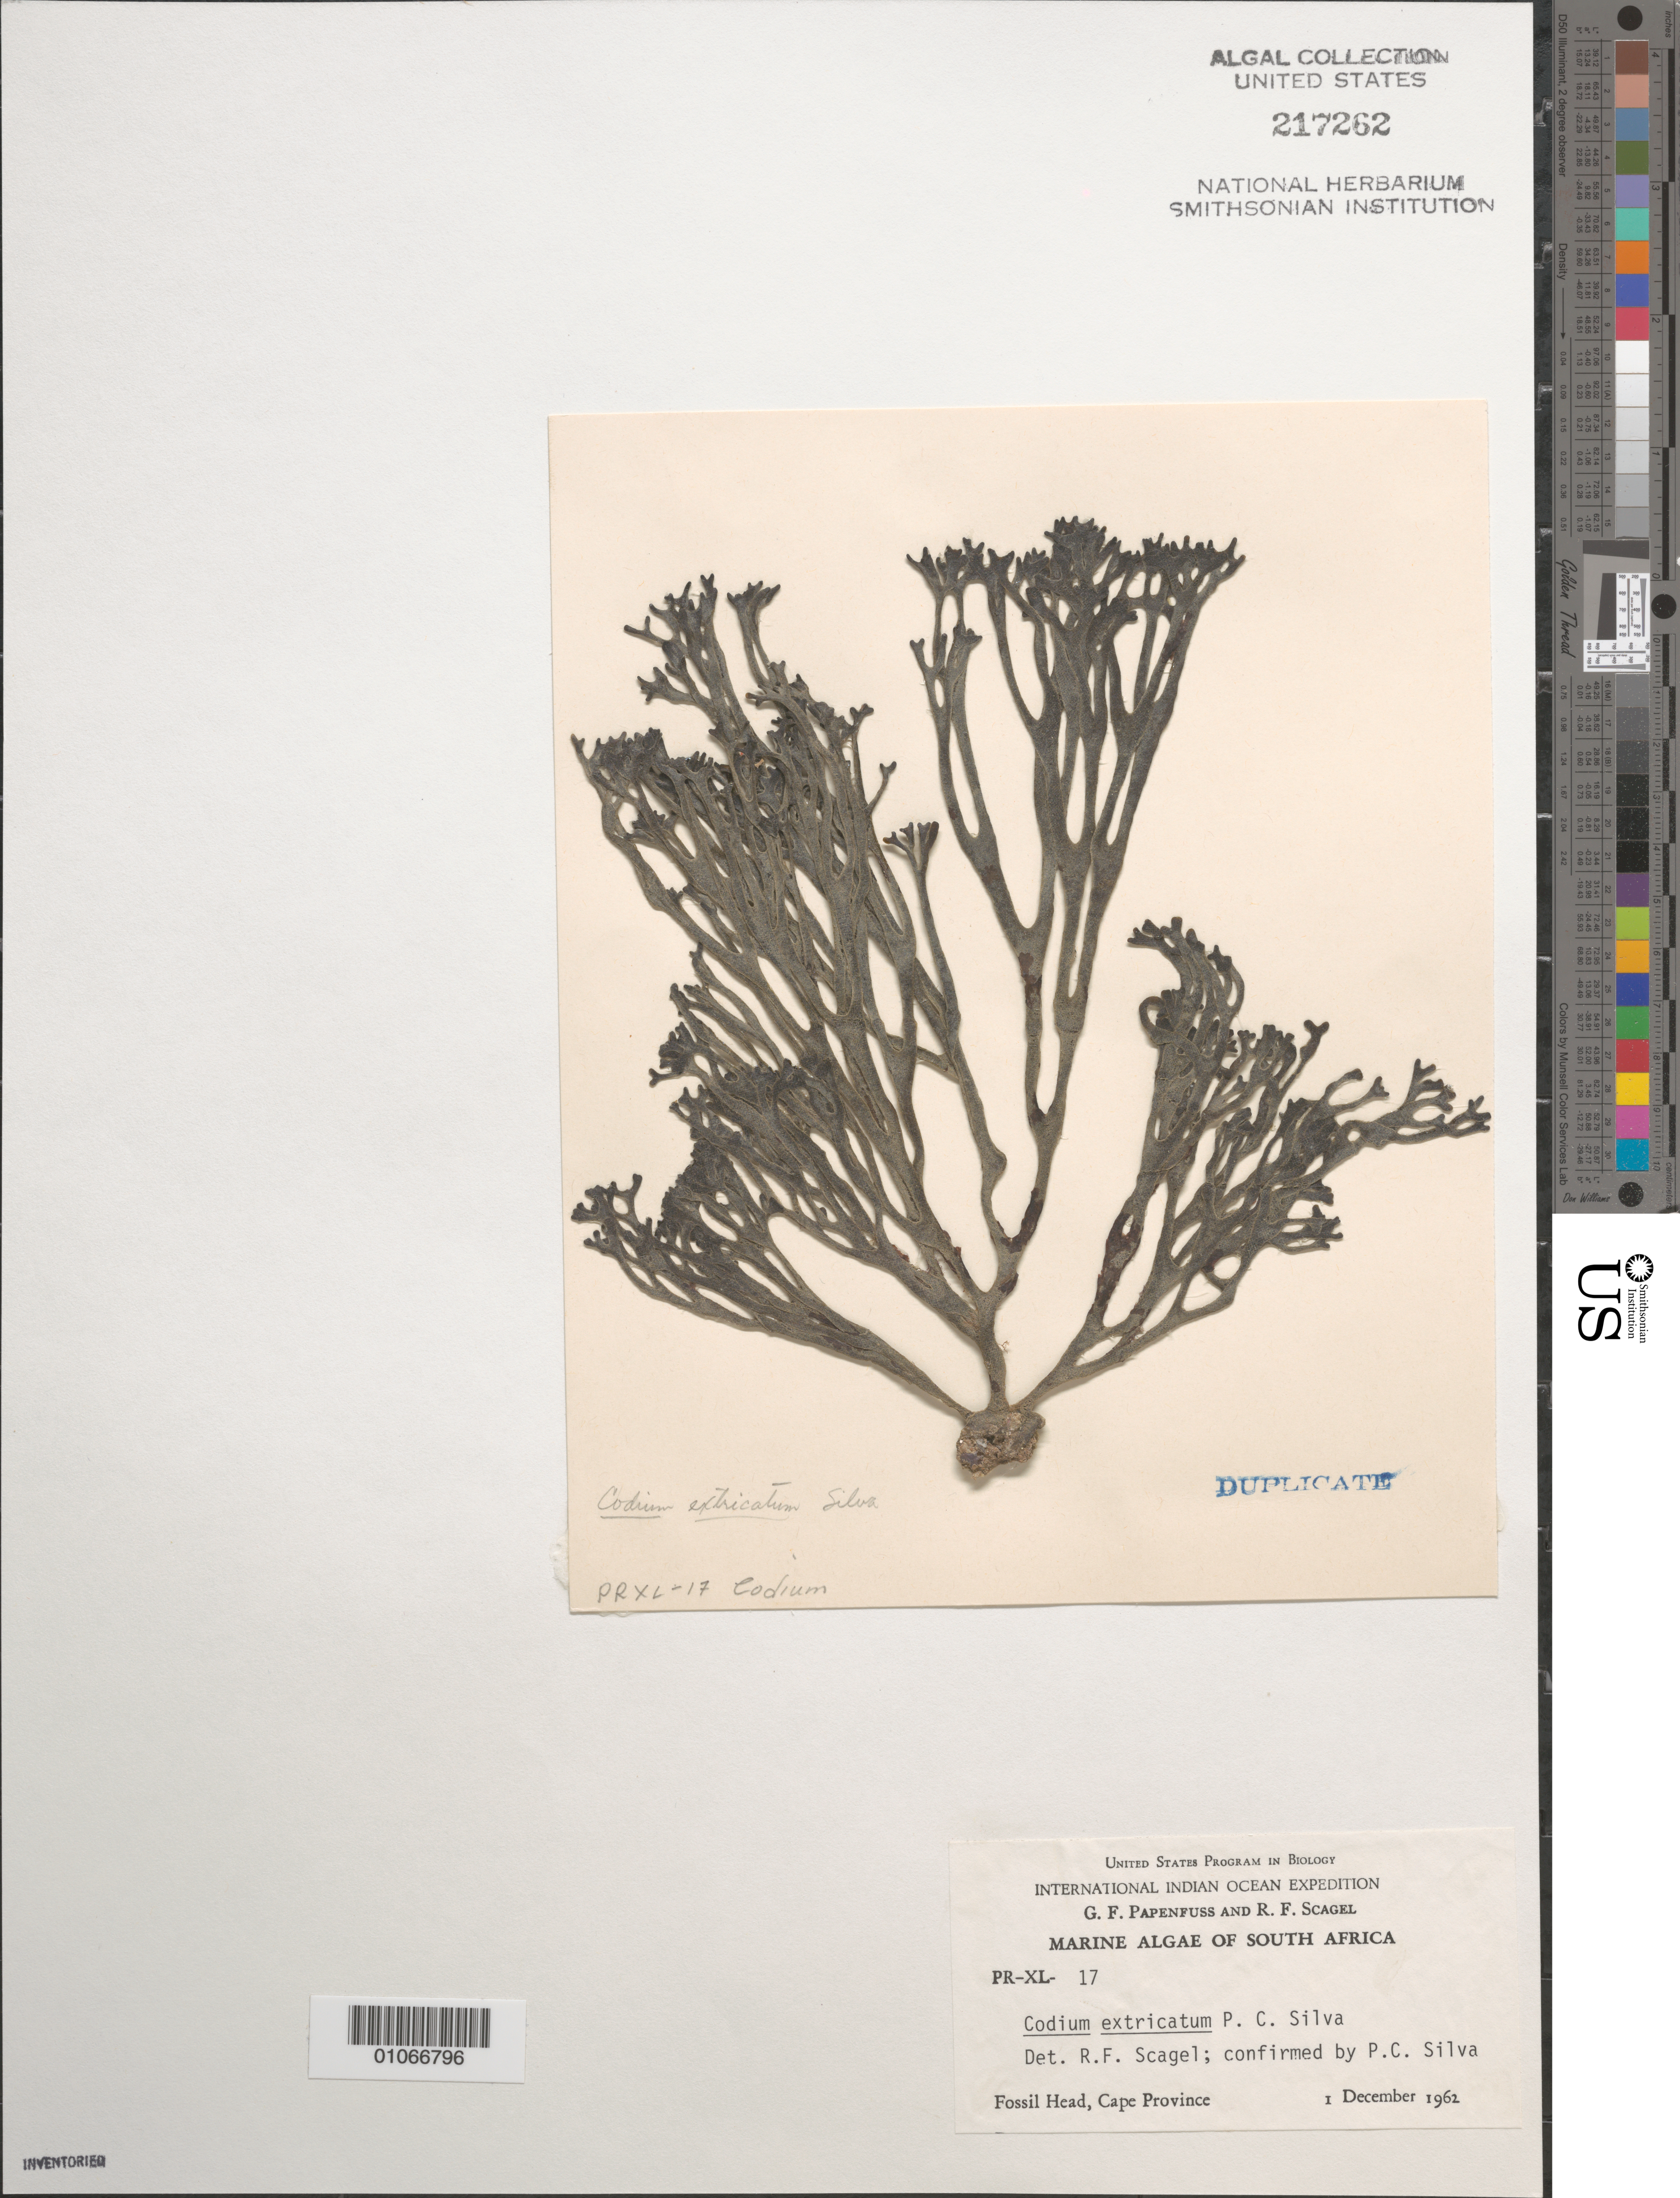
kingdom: Plantae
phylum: Chlorophyta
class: Ulvophyceae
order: Bryopsidales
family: Codiaceae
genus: Codium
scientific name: Codium extricatum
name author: P.C. Silva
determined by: Scagel, R. F.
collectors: G. Papenfuss & R. F. Scagel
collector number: PR-XL-17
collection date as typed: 01 Dec 1962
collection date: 1962-12-01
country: South Africa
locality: Fossil Head. Cape Province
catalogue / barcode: US 217262